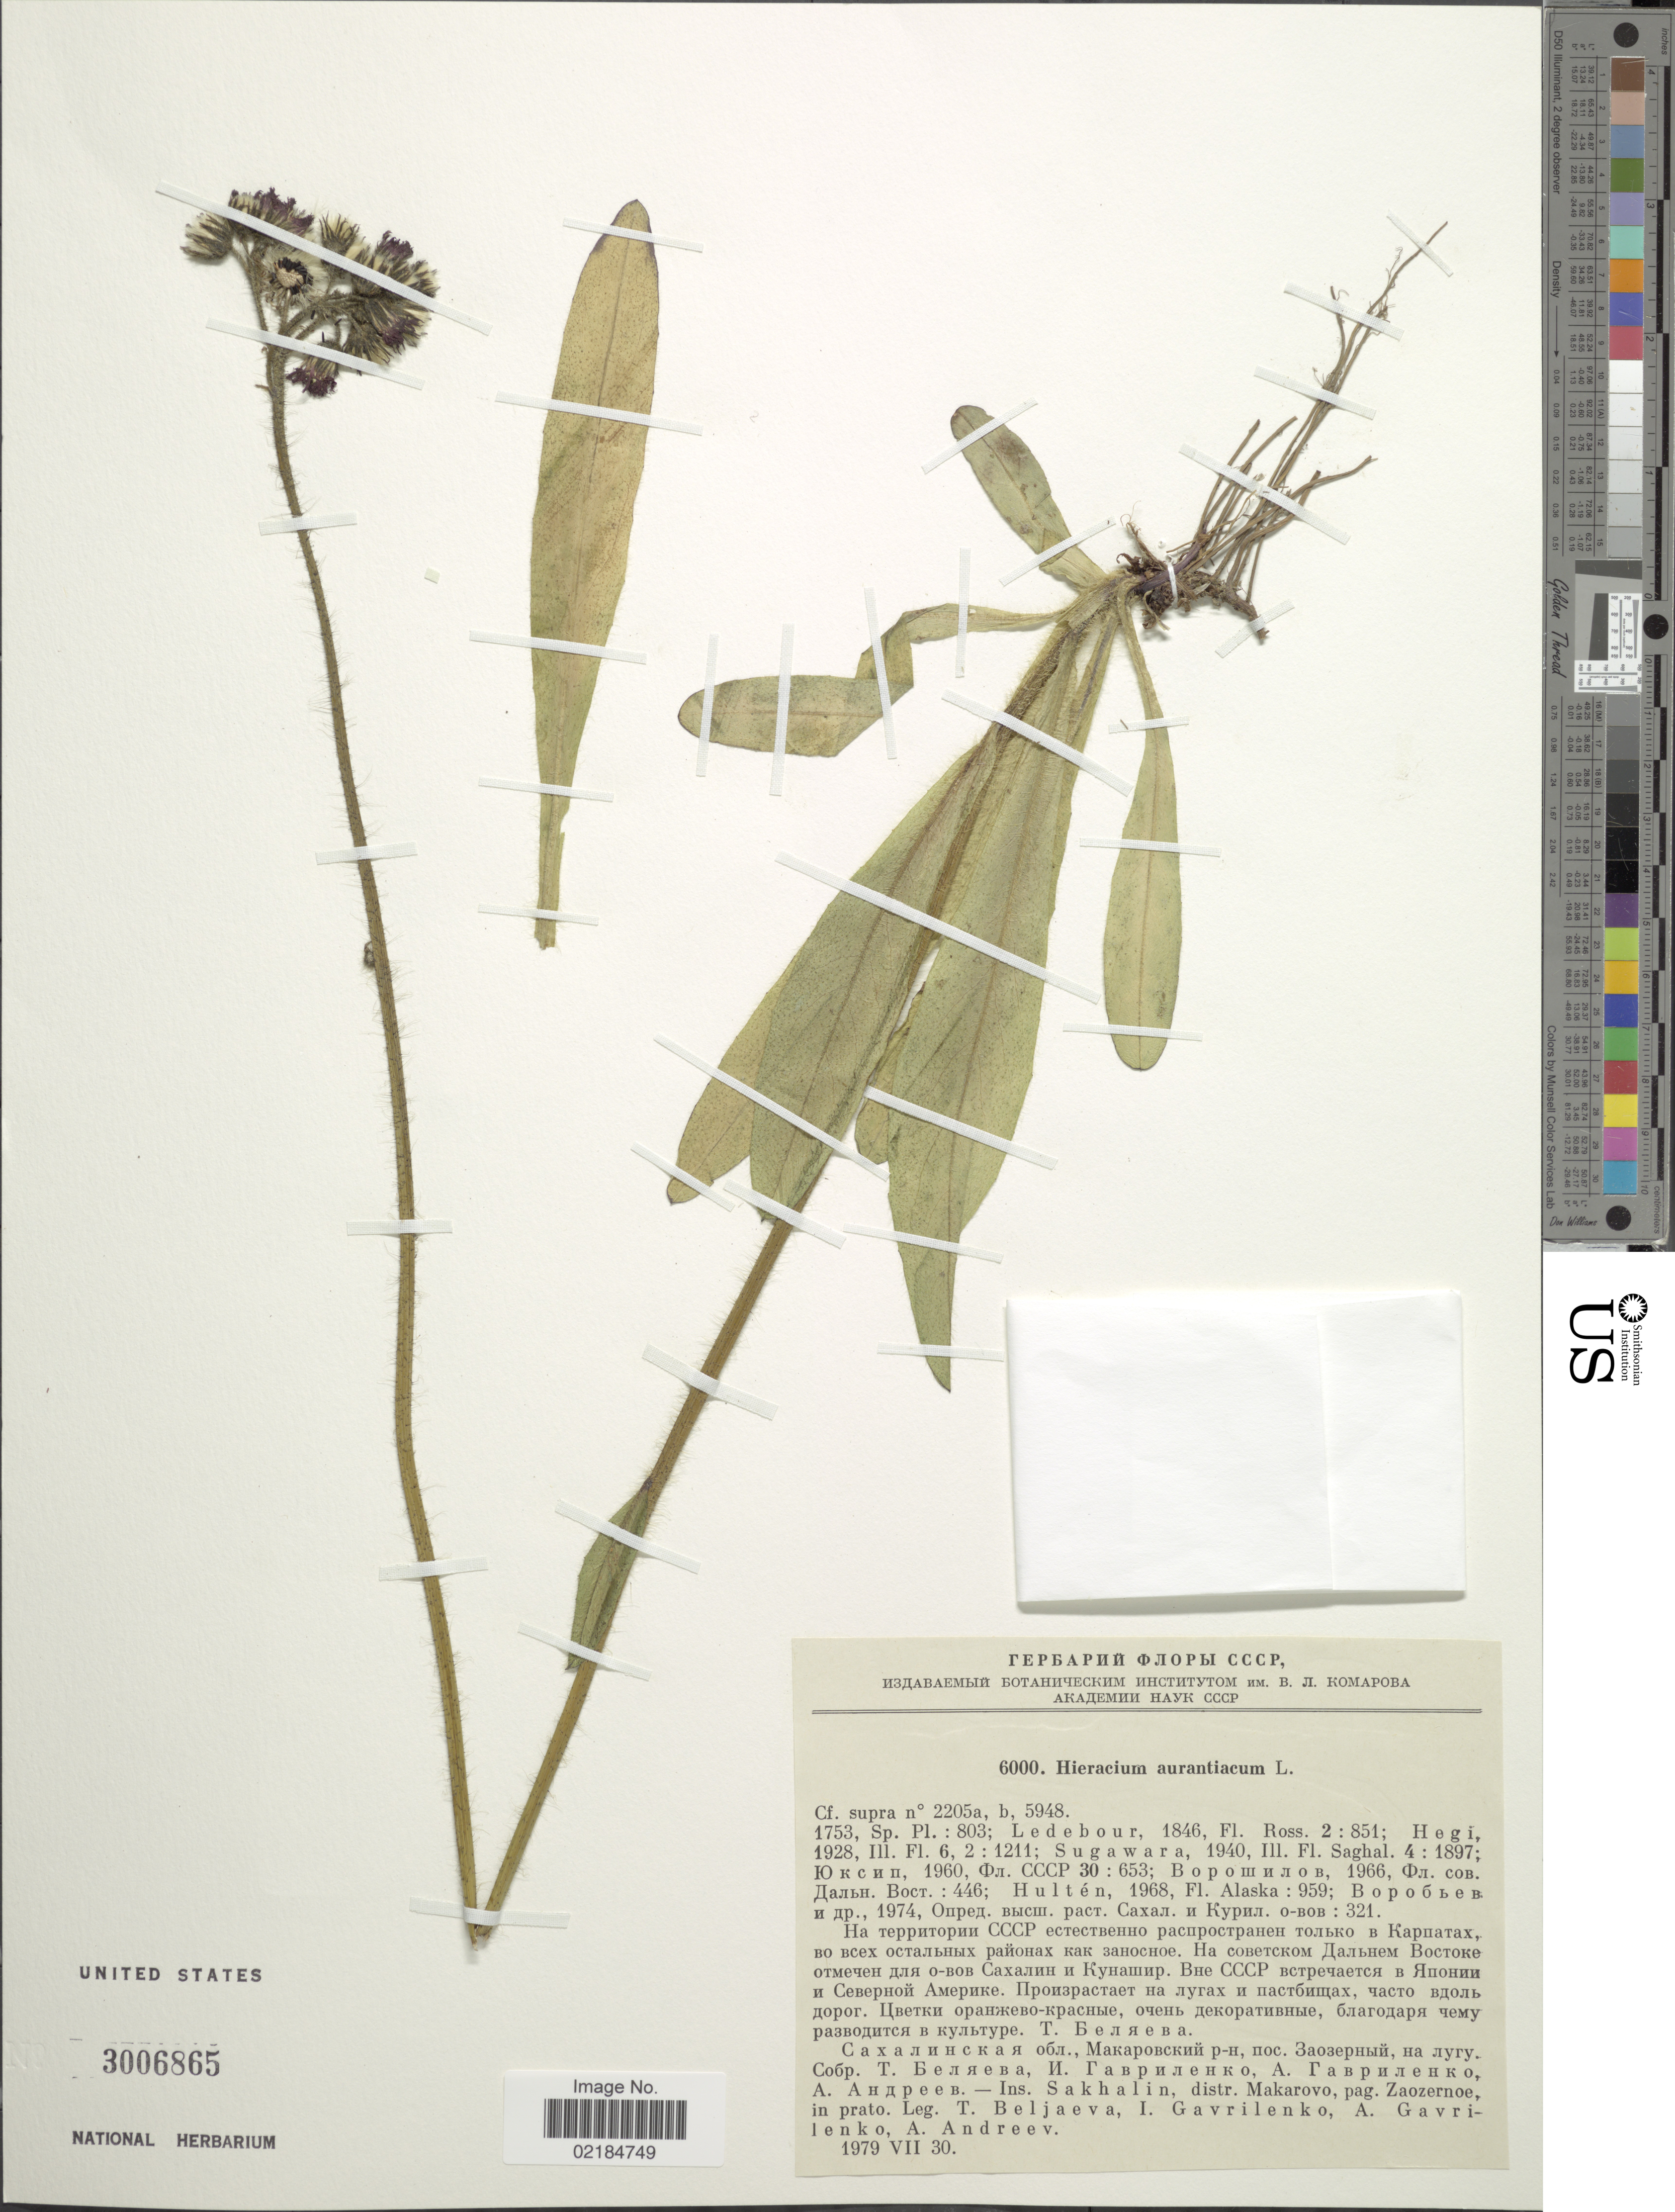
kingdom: Plantae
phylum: Tracheophyta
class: Magnoliopsida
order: Asterales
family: Asteraceae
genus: Pilosella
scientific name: Pilosella aurantiaca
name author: (L.) F.W. Schultz & Sch. Bip.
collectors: T. Beljaeva, I. Gavrilenko, A. Gavrilenko & A. Andreev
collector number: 6000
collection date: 1979-07-30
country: Russian Federation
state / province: Sakhalin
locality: Distr. Makarovo, pag. Zaozernoe, in prato.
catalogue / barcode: US 3006865